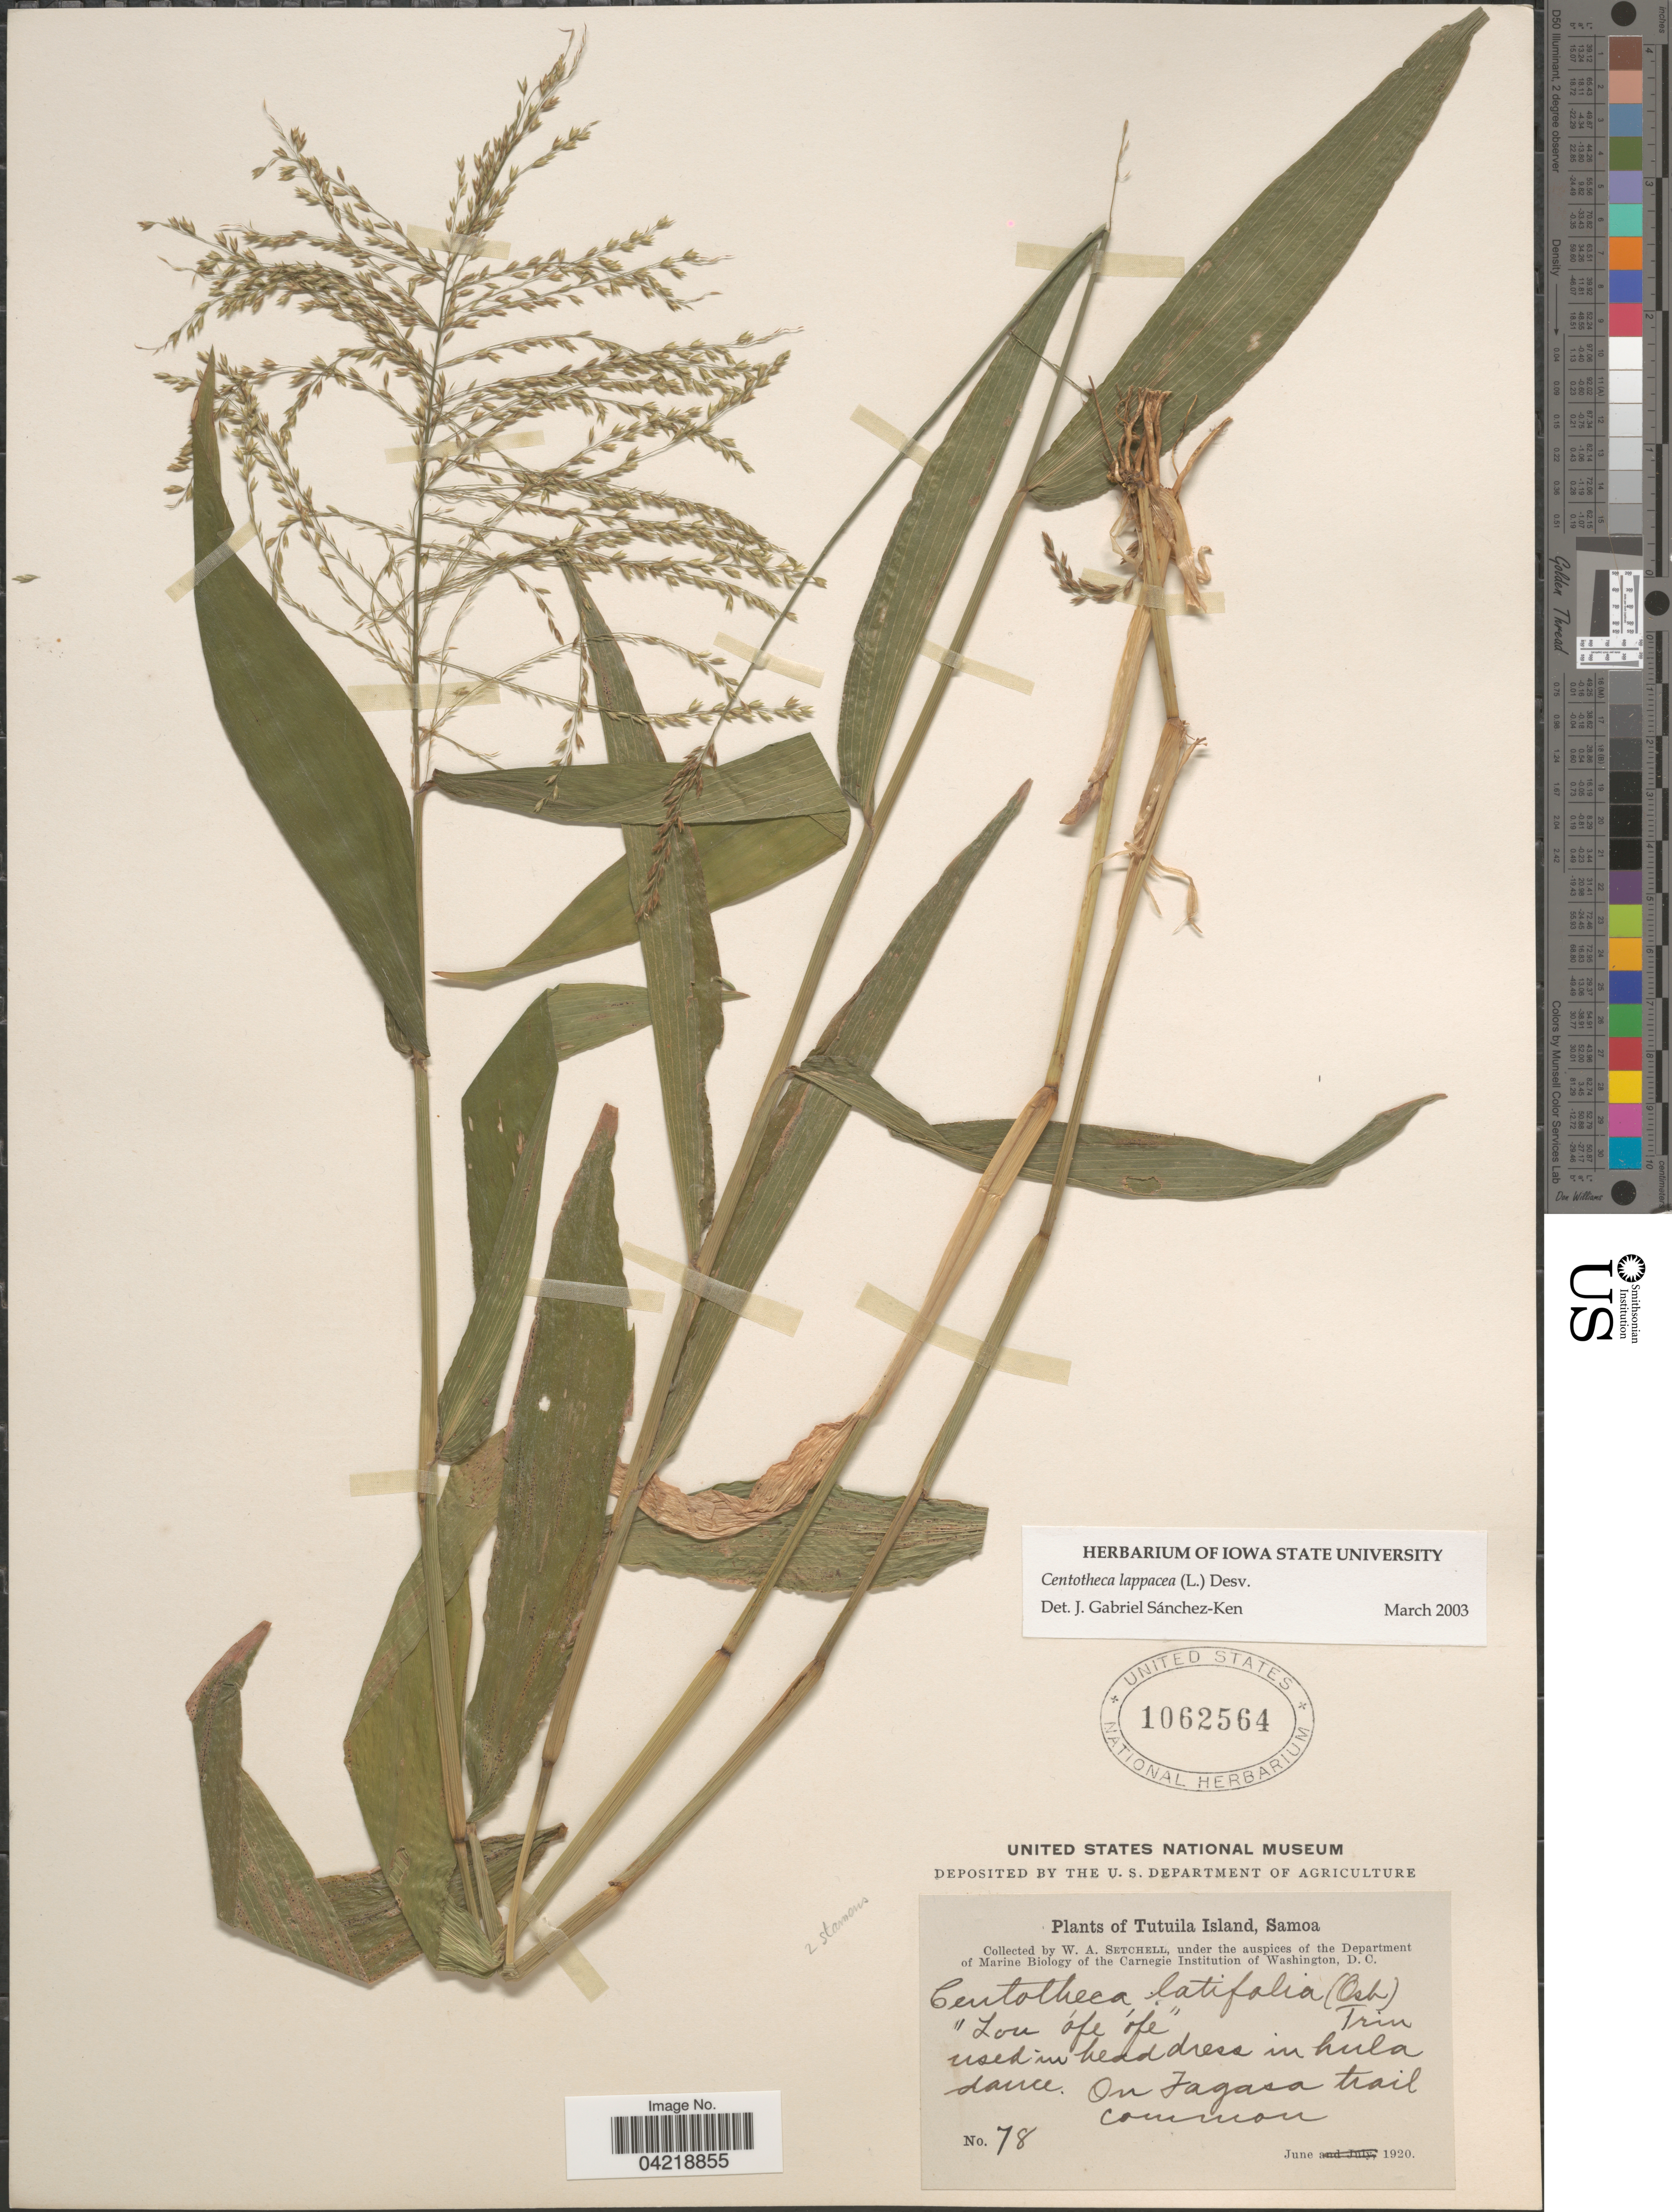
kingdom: Plantae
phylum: Tracheophyta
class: Liliopsida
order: Poales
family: Poaceae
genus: Centotheca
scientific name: Centotheca lappacea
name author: (L.) Desv.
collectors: W. Setchell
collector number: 78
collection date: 1920-06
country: American Samoa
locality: Tutuila Island, Samoa. On Fagasa trail.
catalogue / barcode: US 1062564